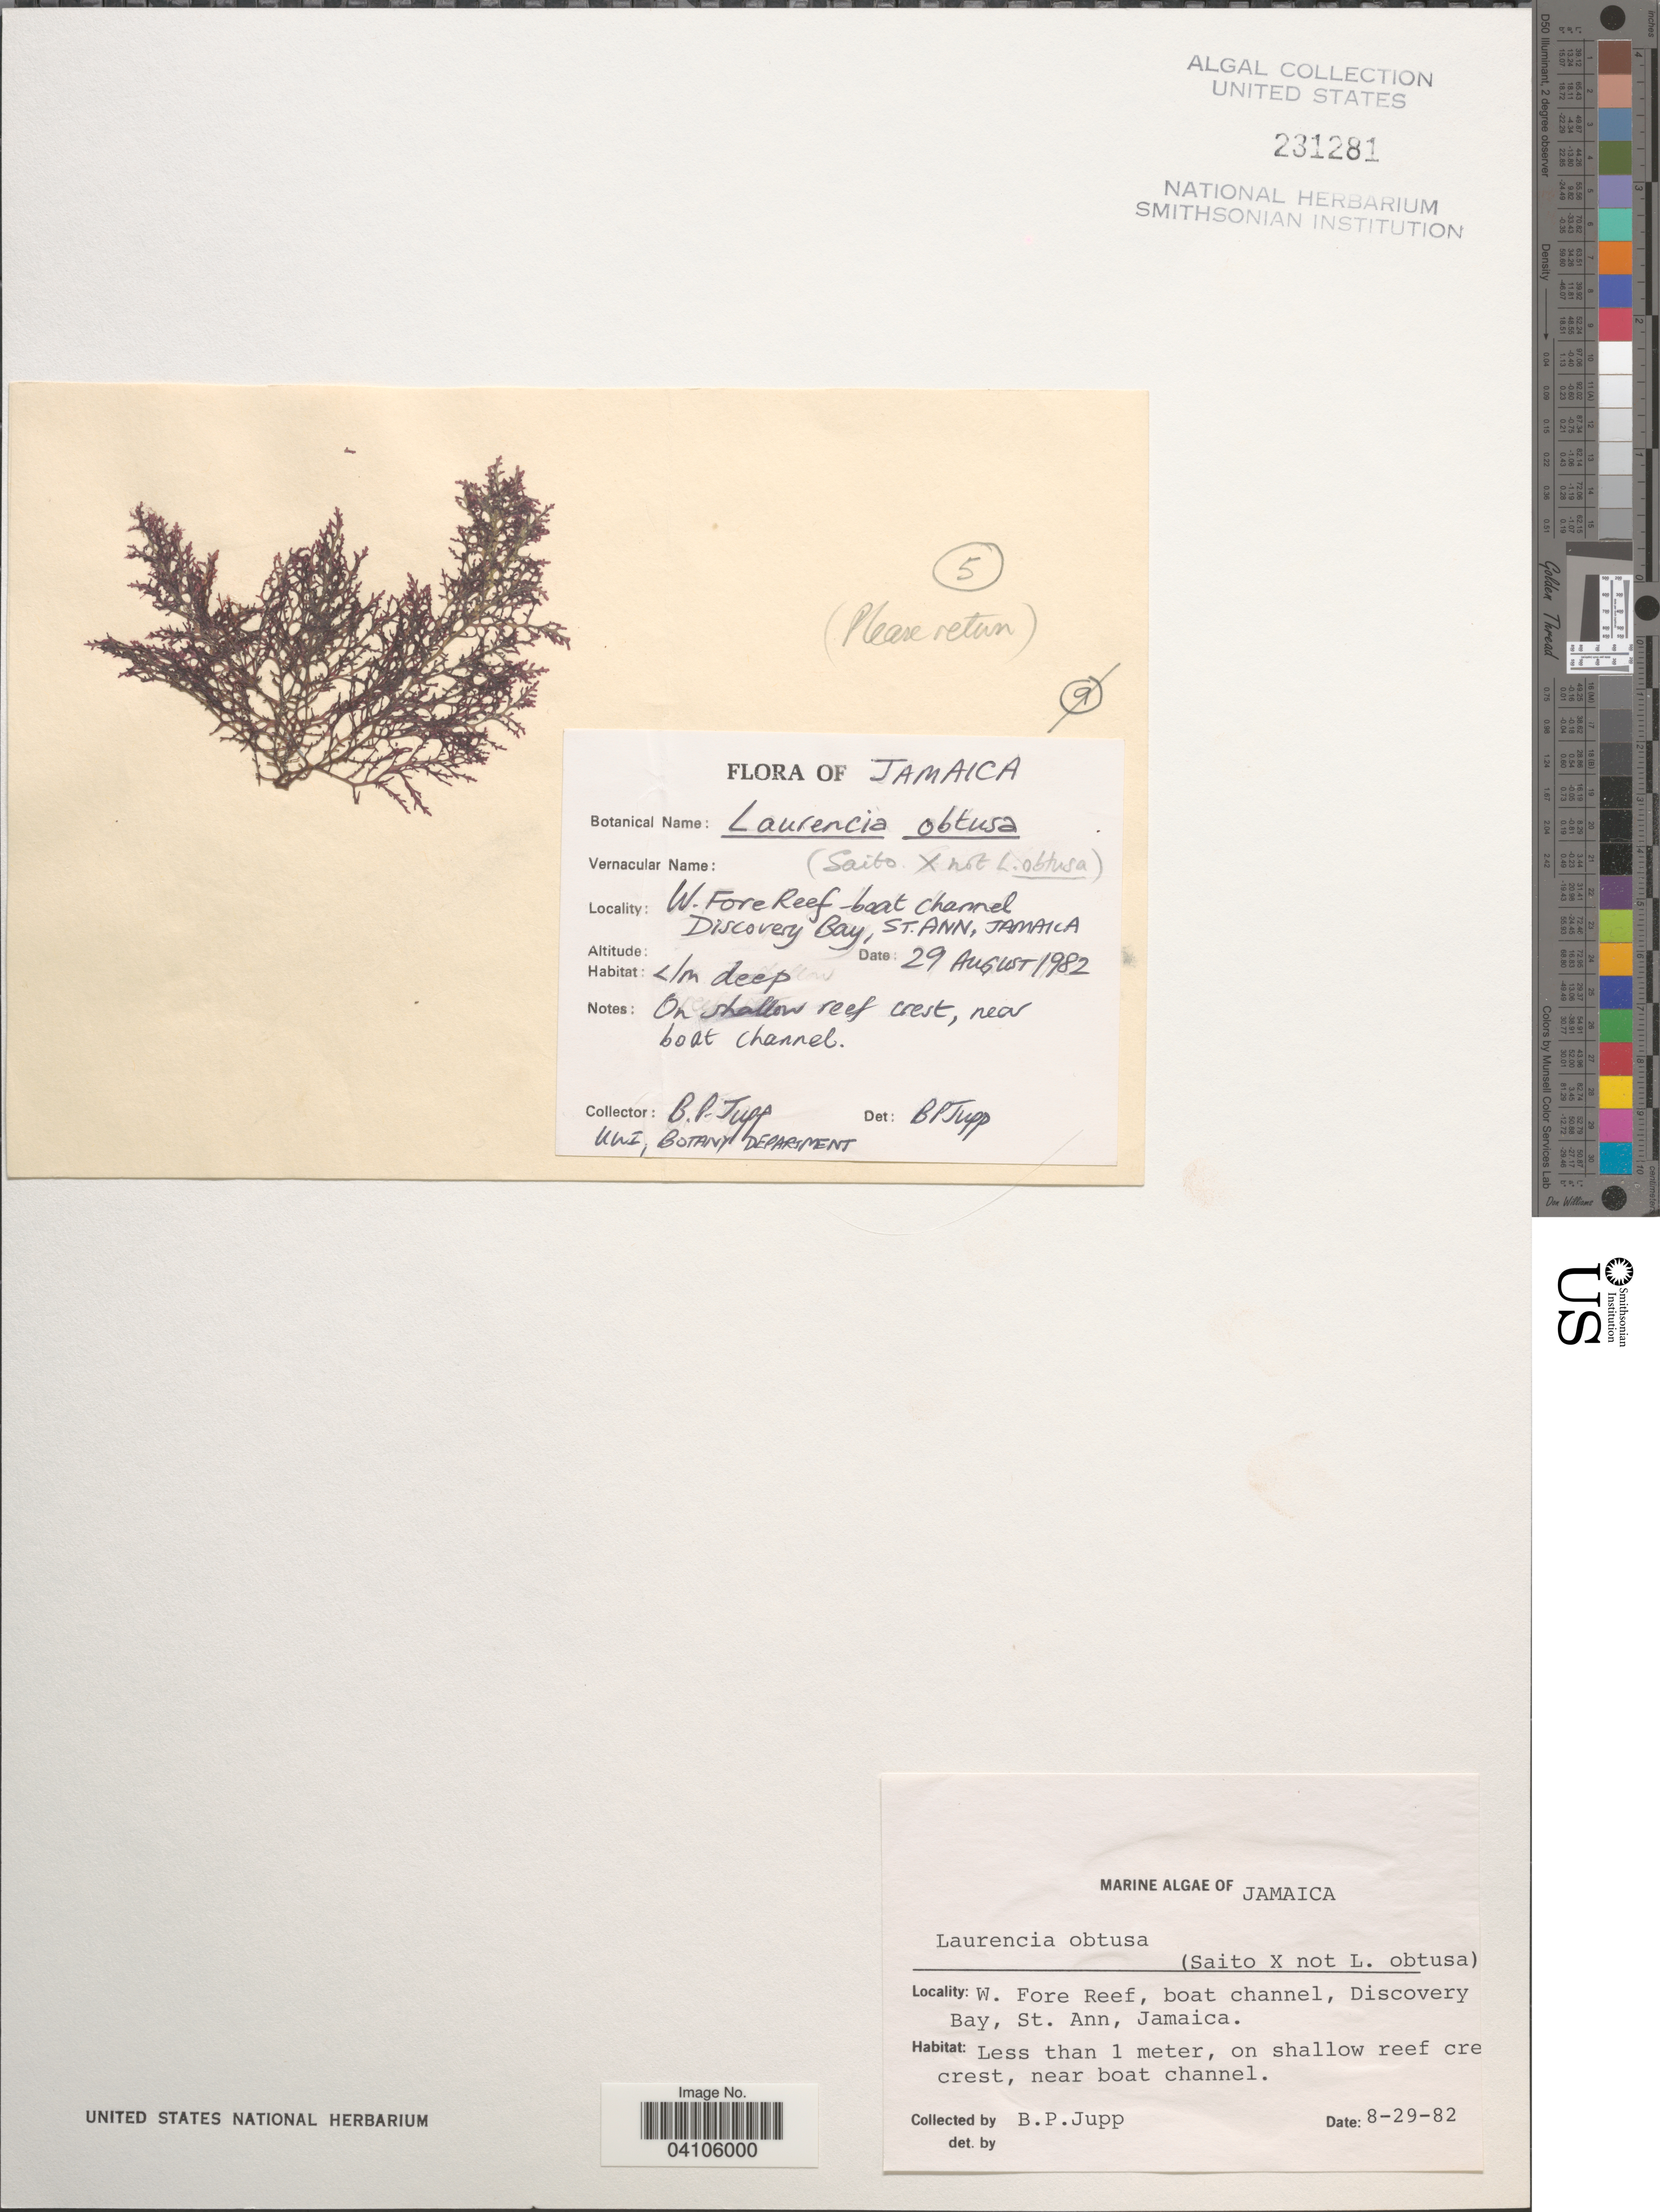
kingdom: Plantae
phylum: Rhodophyta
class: Florideophyceae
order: Ceramiales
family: Rhodomelaceae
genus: Laurencia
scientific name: Laurencia obtusa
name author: (Huds.) J.V.Lamouroux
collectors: B. Jupp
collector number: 5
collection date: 1982-08-29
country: Jamaica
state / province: Saint Ann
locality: W. Fore Reef, boat channel, Discovery Bay. On shallow reef crest, near boat channel.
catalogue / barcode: US 231281